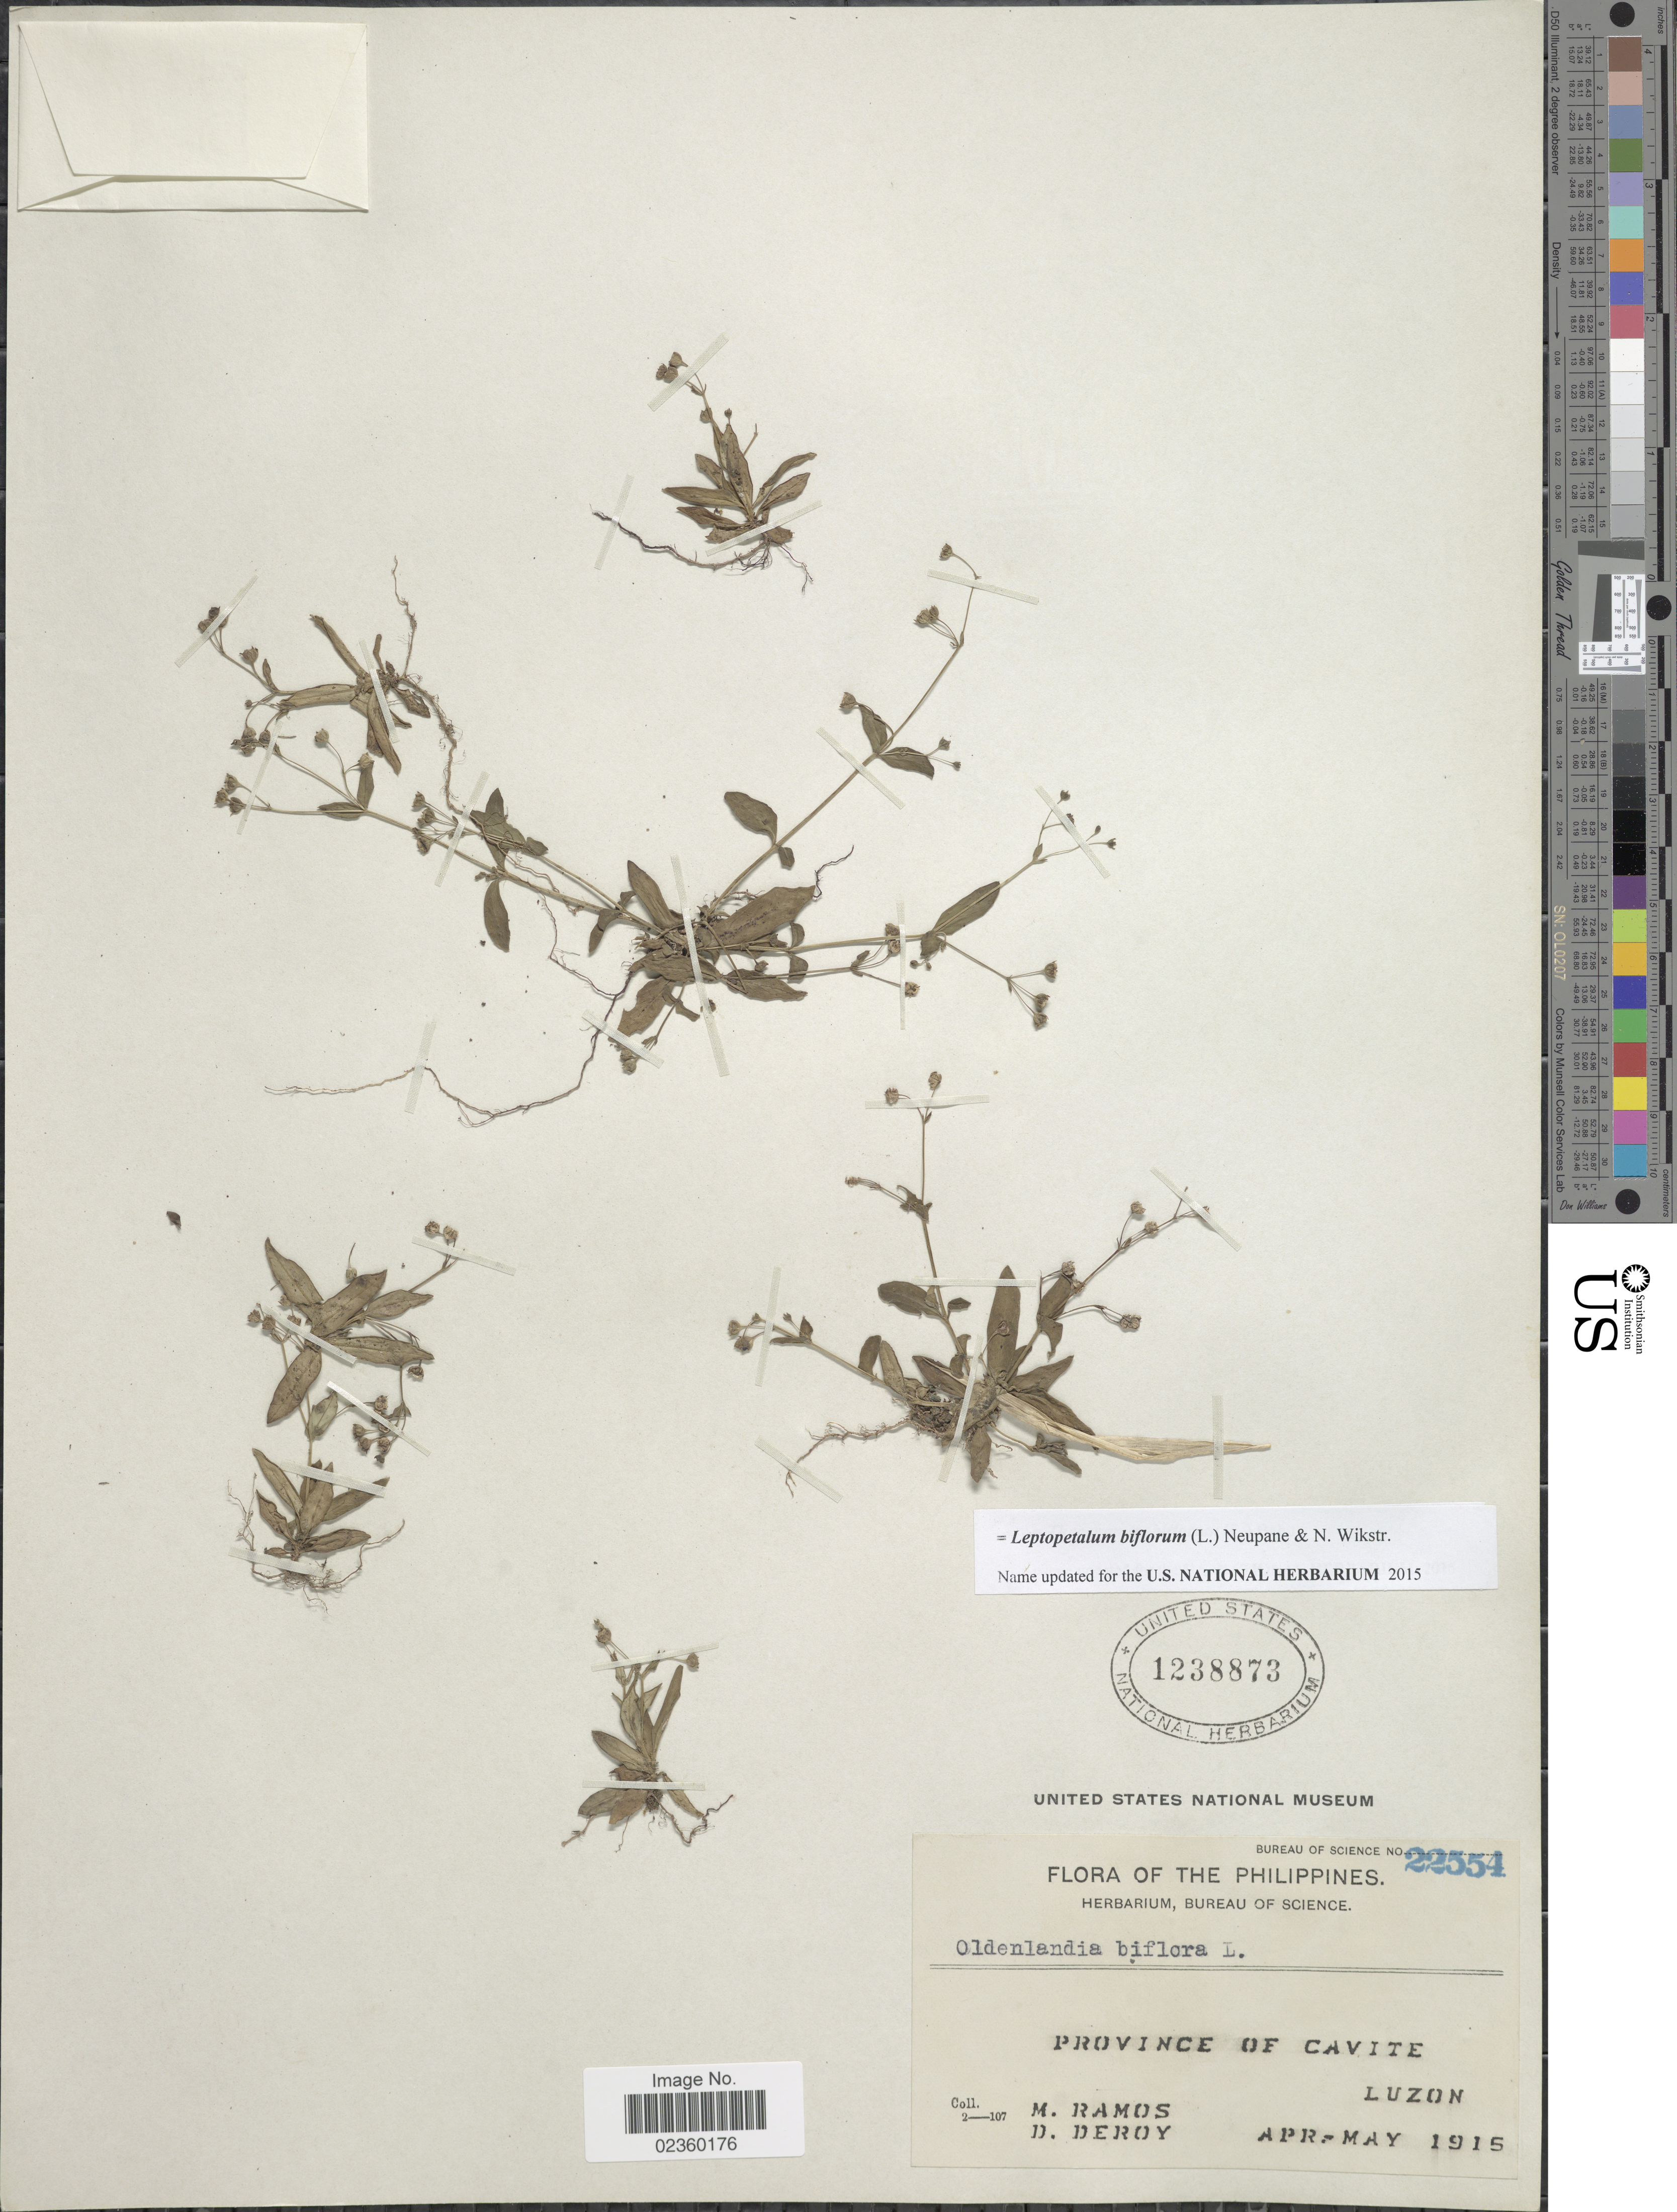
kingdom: Plantae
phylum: Tracheophyta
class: Magnoliopsida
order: Gentianales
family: Rubiaceae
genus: Leptopetalum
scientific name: Leptopetalum biflorum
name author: (L.) Neupane & N. Wikstr.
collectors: M. Ramos & D. Deroy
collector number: Bureau of Science 22554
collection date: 1915-04/1915-05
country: Philippines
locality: Province of Cavite, Luzon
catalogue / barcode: US 1238873